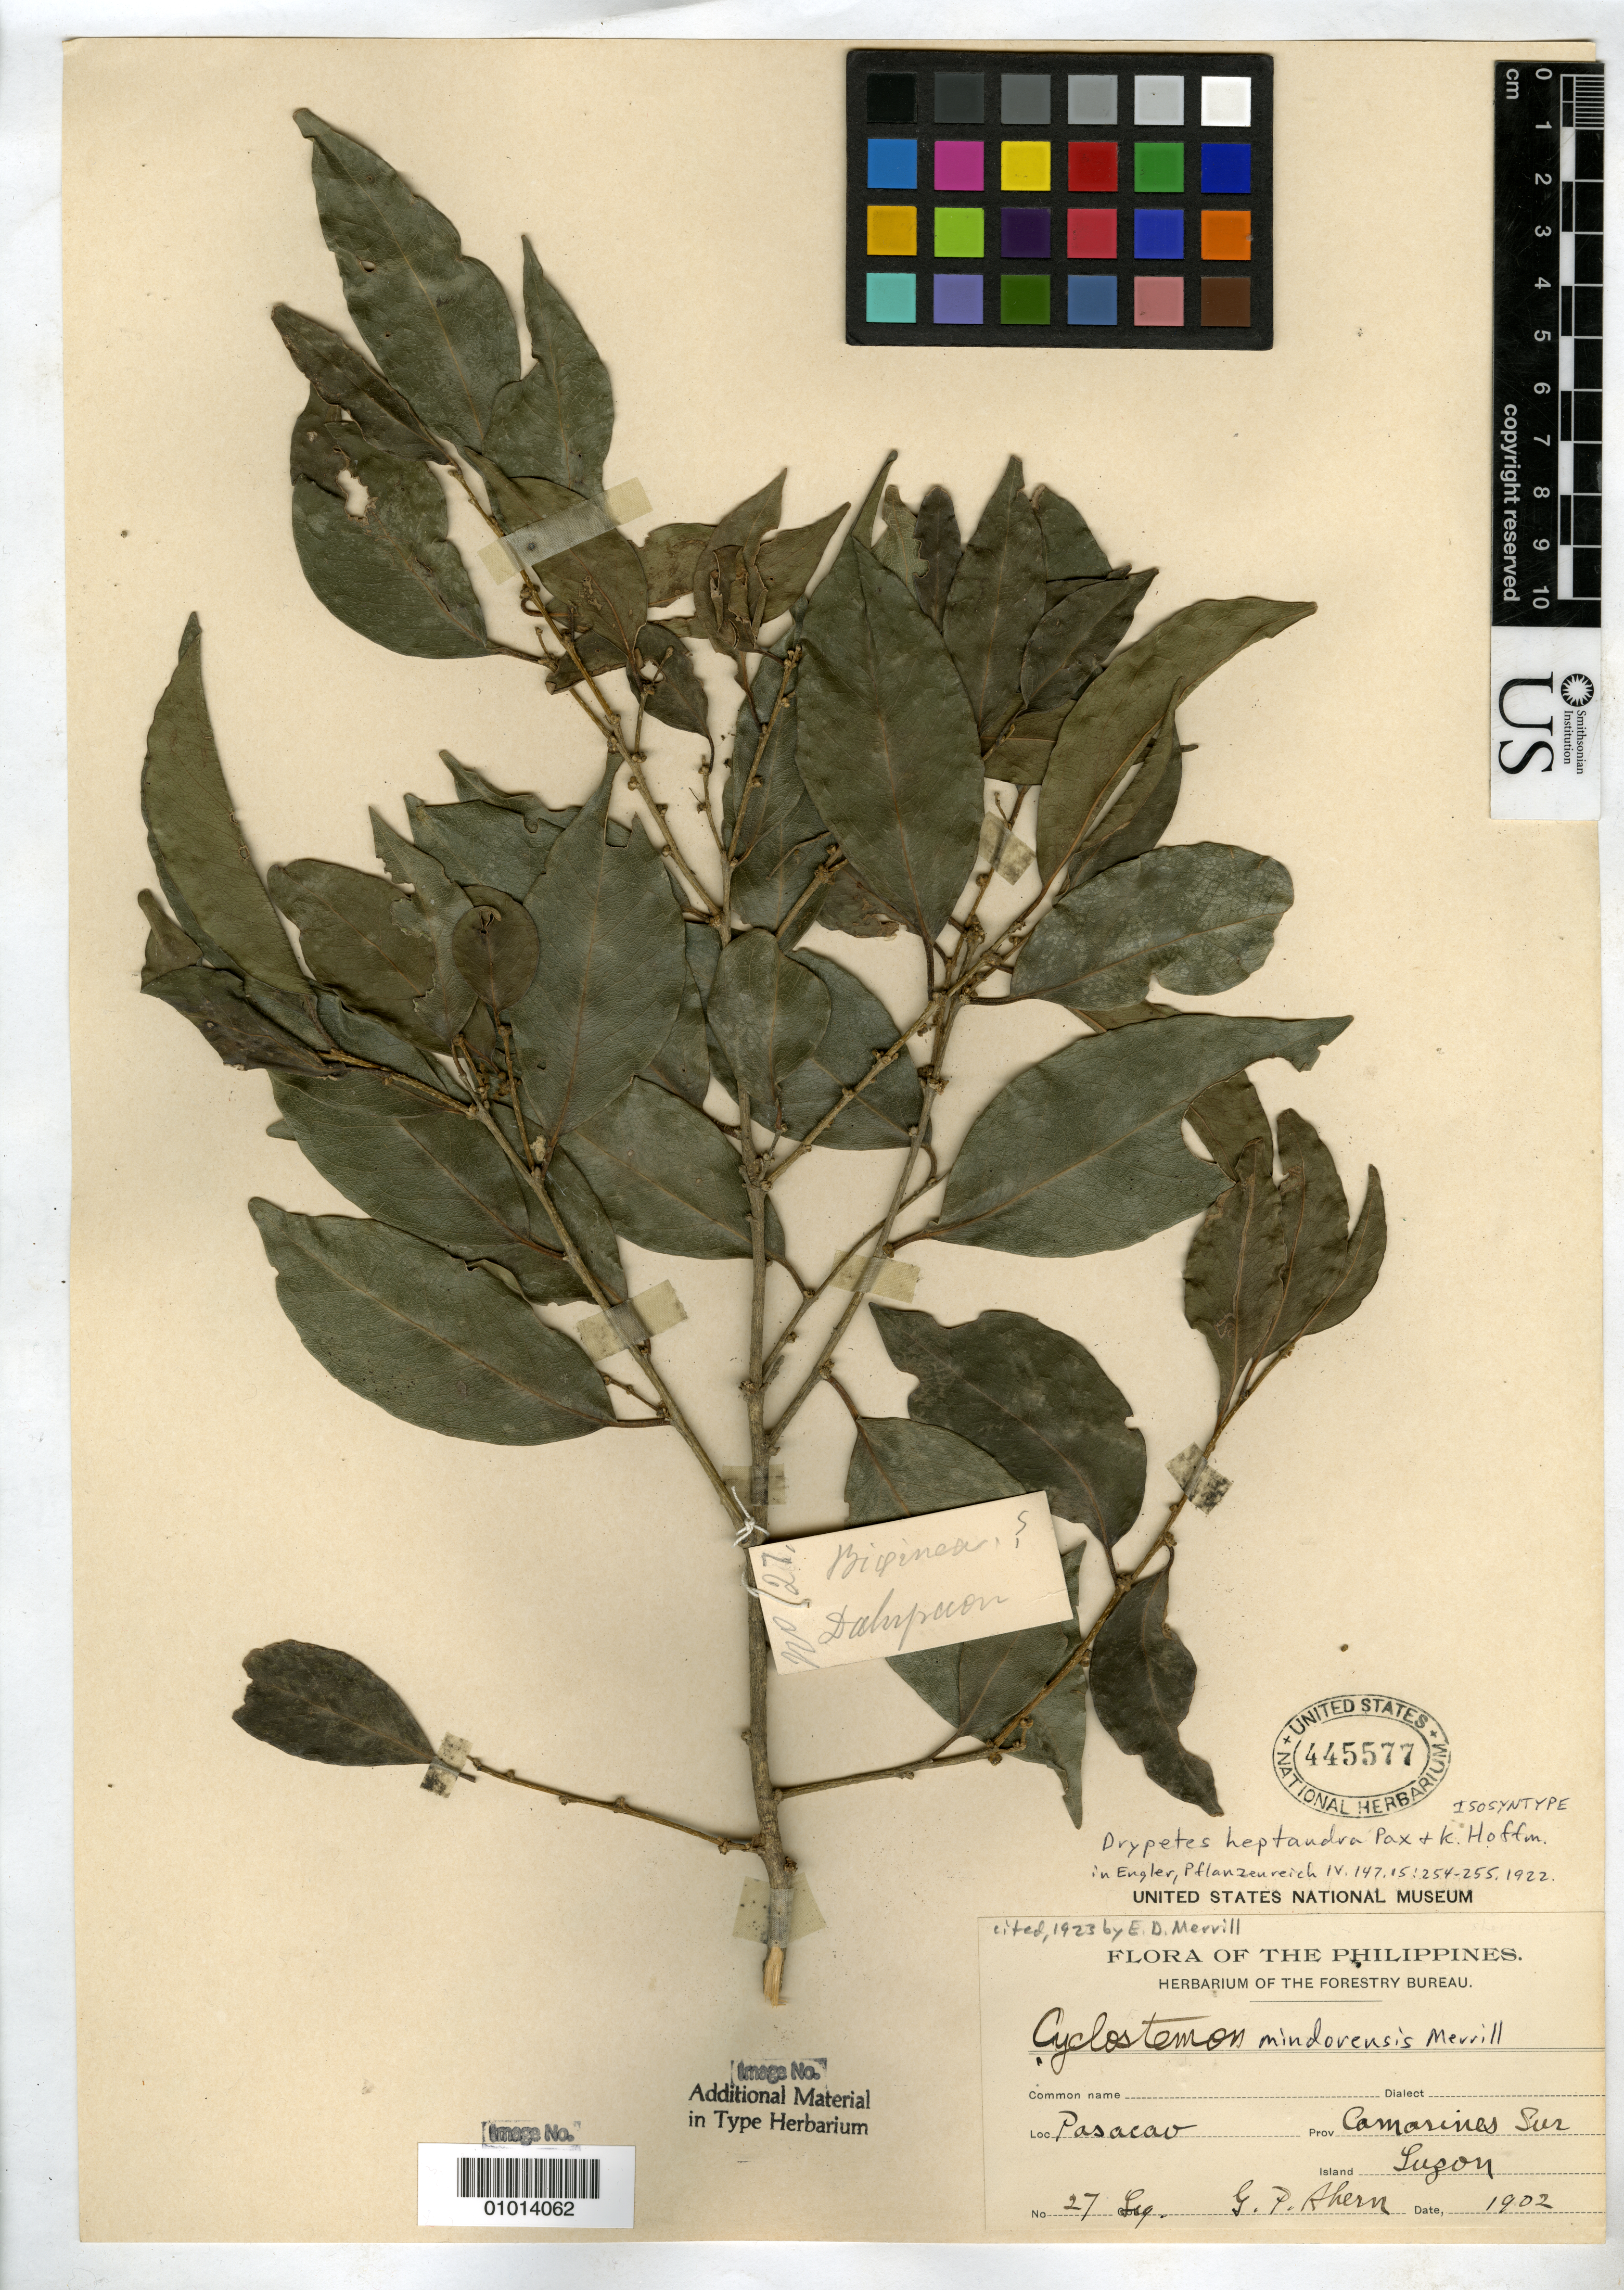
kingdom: Plantae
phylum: Tracheophyta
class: Magnoliopsida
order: Malpighiales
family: Putranjivaceae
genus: Drypetes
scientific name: Drypetes heptandra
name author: Pax & K. Hoffm. in Engl.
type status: Isosyntype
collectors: G. Ahern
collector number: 27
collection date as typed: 1902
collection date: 1902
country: Philippines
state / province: Bicol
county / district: Camarines Sur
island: Luzon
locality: Pasacao, Prov. Camarines Sur, Luzon.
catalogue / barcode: US 445577